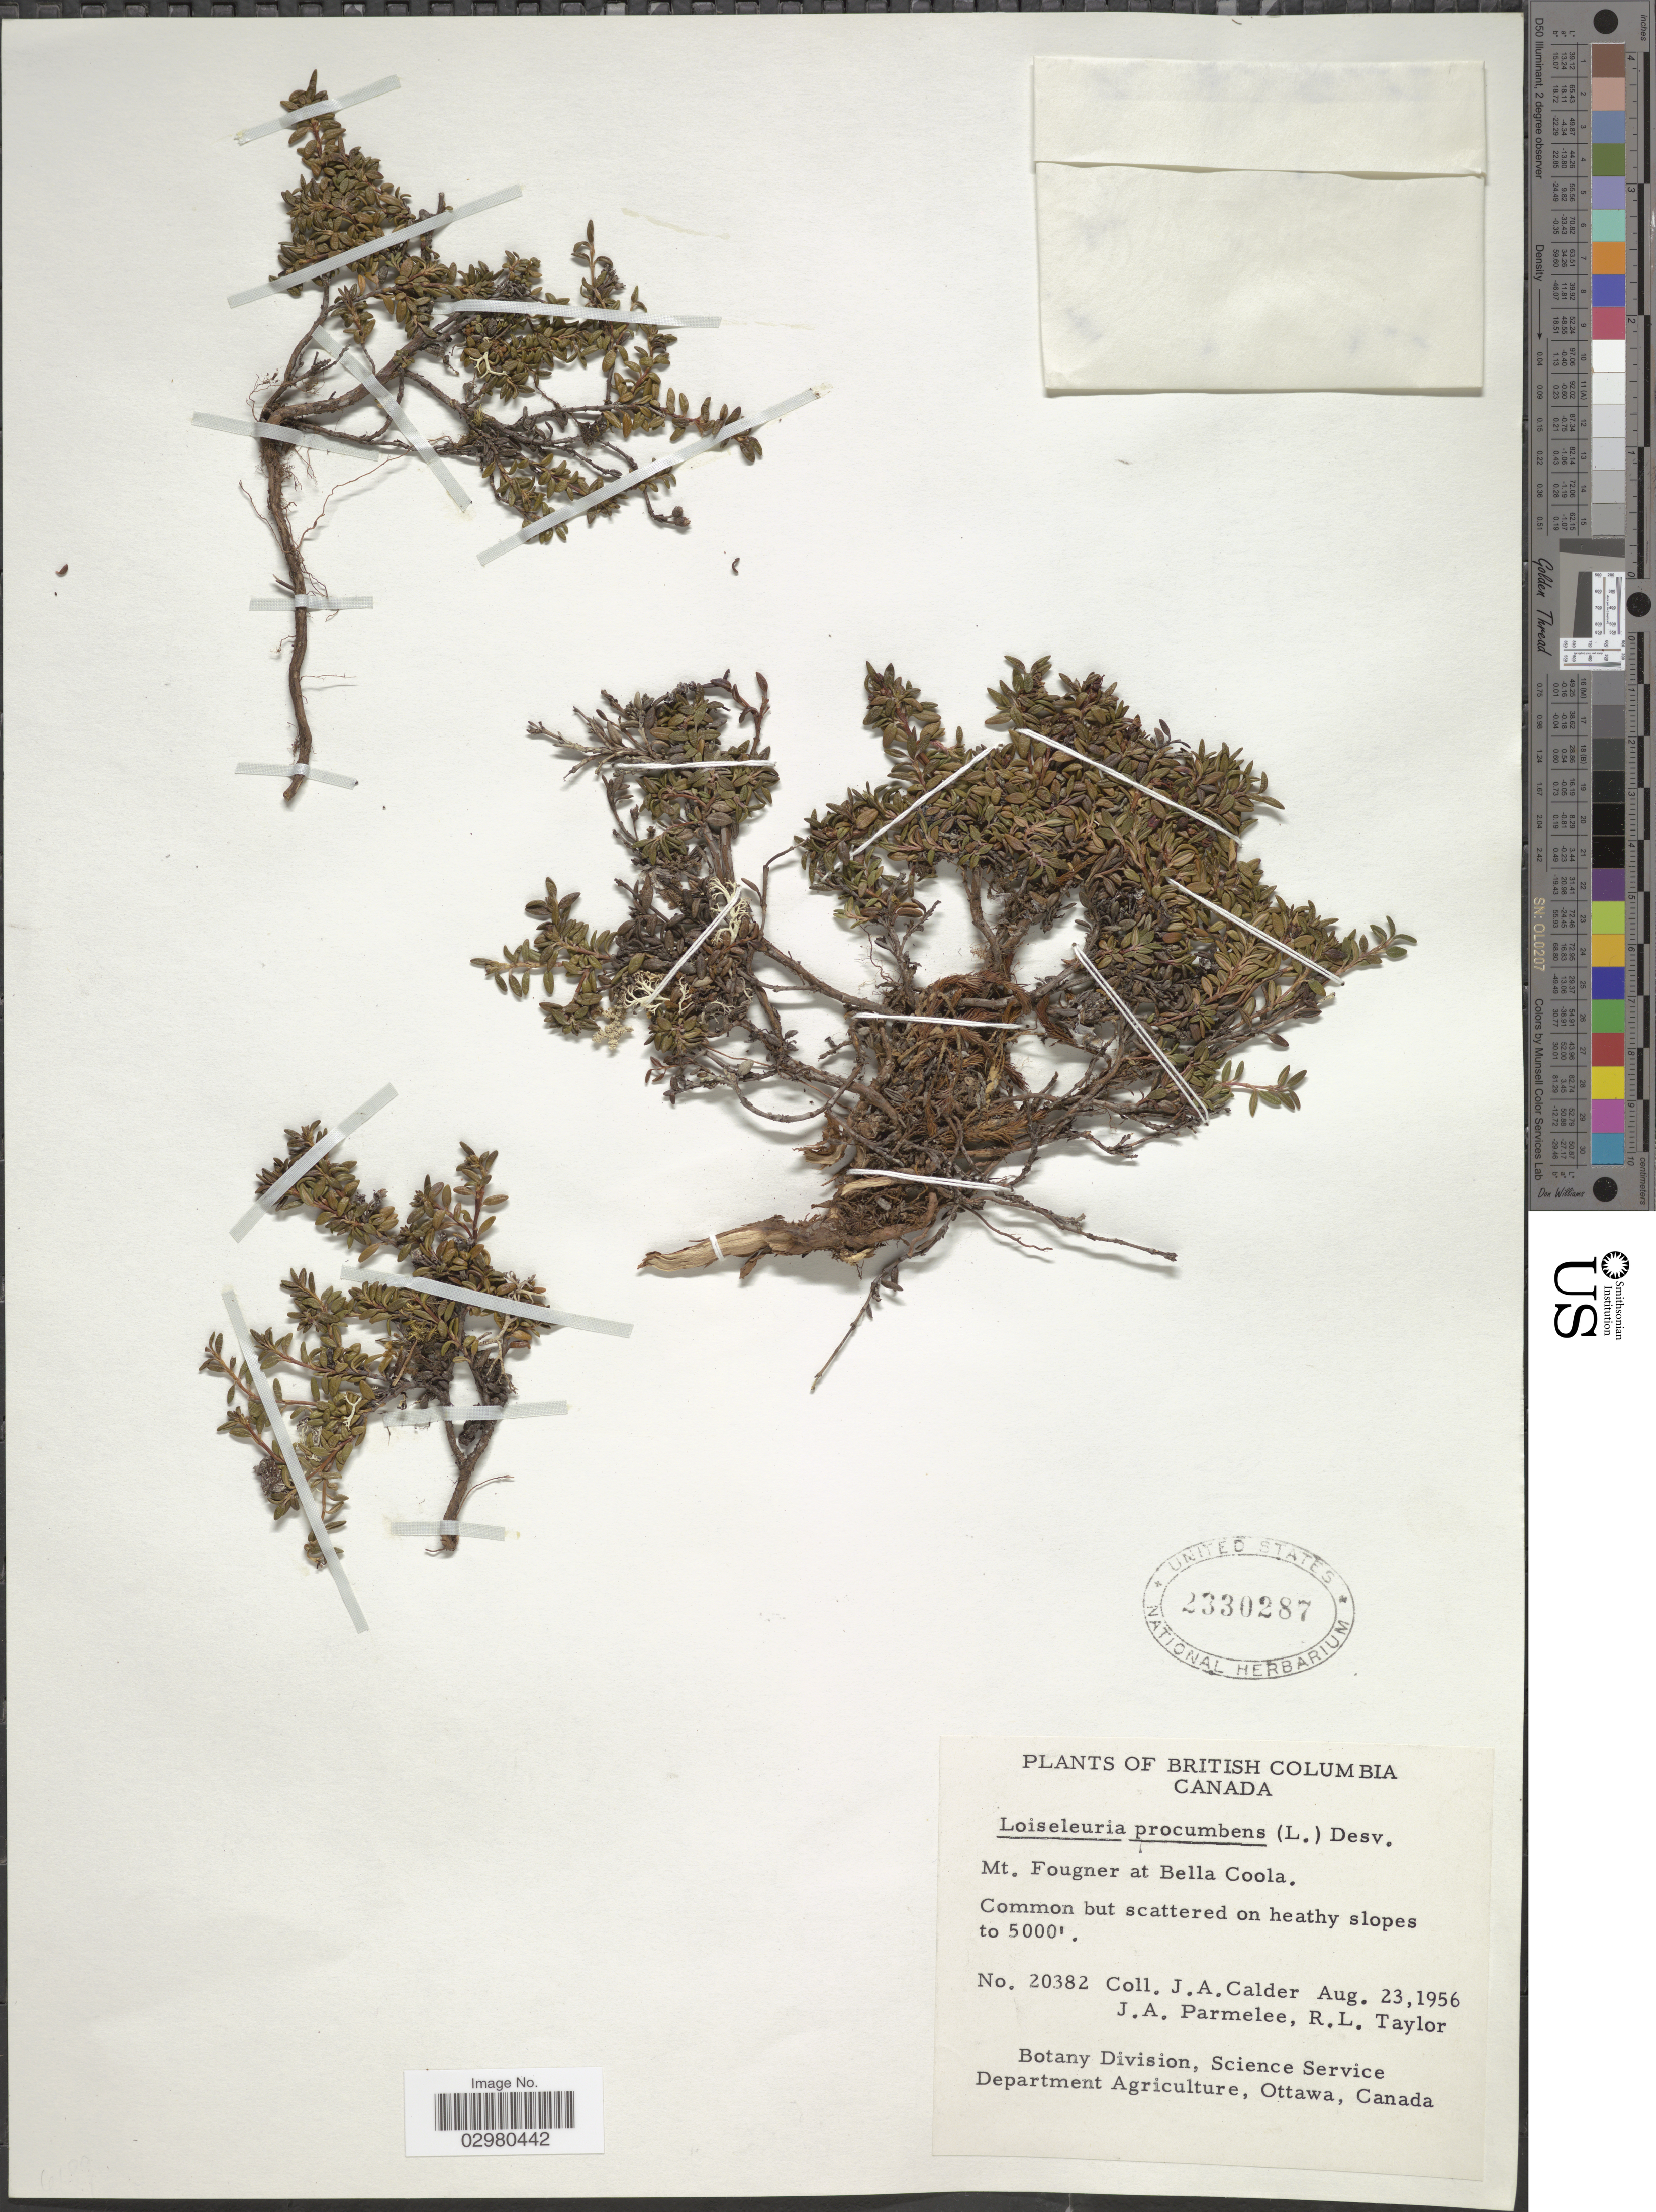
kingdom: Plantae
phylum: Tracheophyta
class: Magnoliopsida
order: Ericales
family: Ericaceae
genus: Loiseleuria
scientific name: Loiseleuria procumbens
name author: (L.) Desv.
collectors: J. A. Calder, J. A. Parmelee & R. Taylor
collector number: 20382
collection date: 1956-08-23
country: Canada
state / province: British Columbia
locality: Mt. Fougner at Bella Coola.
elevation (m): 1524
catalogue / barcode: US 2330287